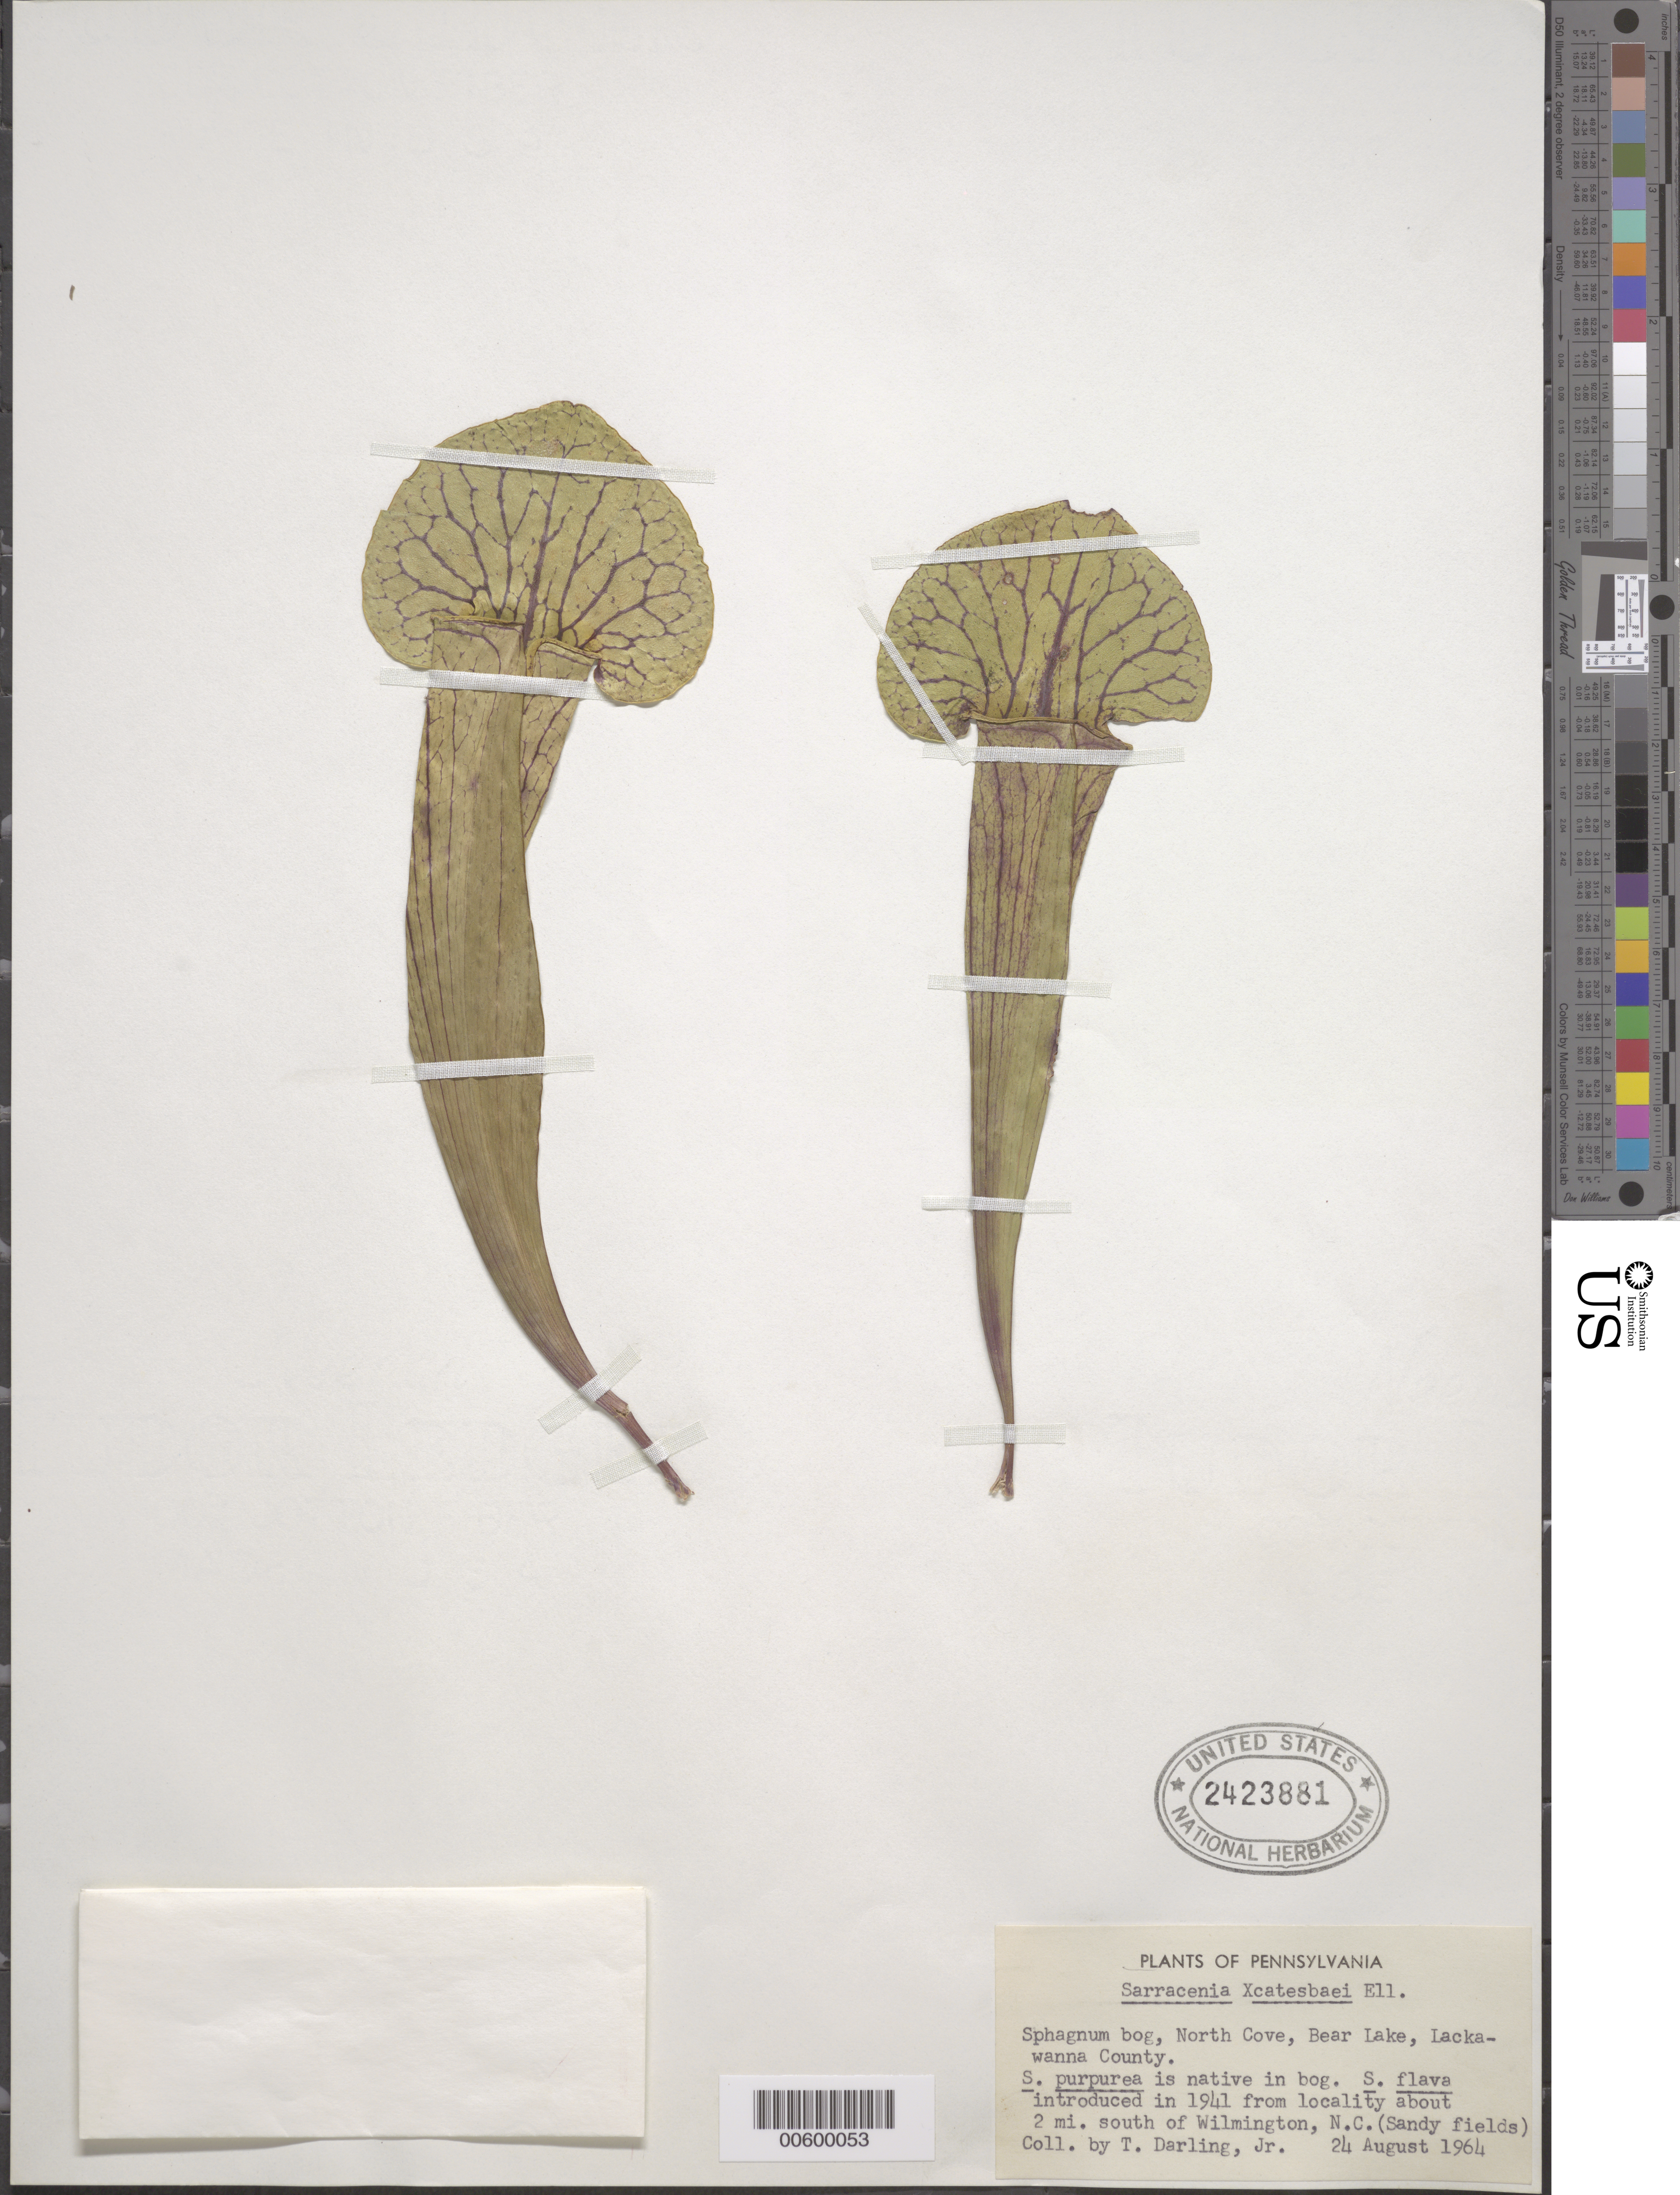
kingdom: Plantae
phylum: Tracheophyta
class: Magnoliopsida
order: Ericales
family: Sarraceniaceae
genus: Sarracenia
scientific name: Sarracenia catesbaei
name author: Elliott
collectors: T. Darling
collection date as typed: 24 Aug 1964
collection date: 1964-08-24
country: United States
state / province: Pennsylvania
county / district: Lackawanna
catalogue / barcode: US 2423881